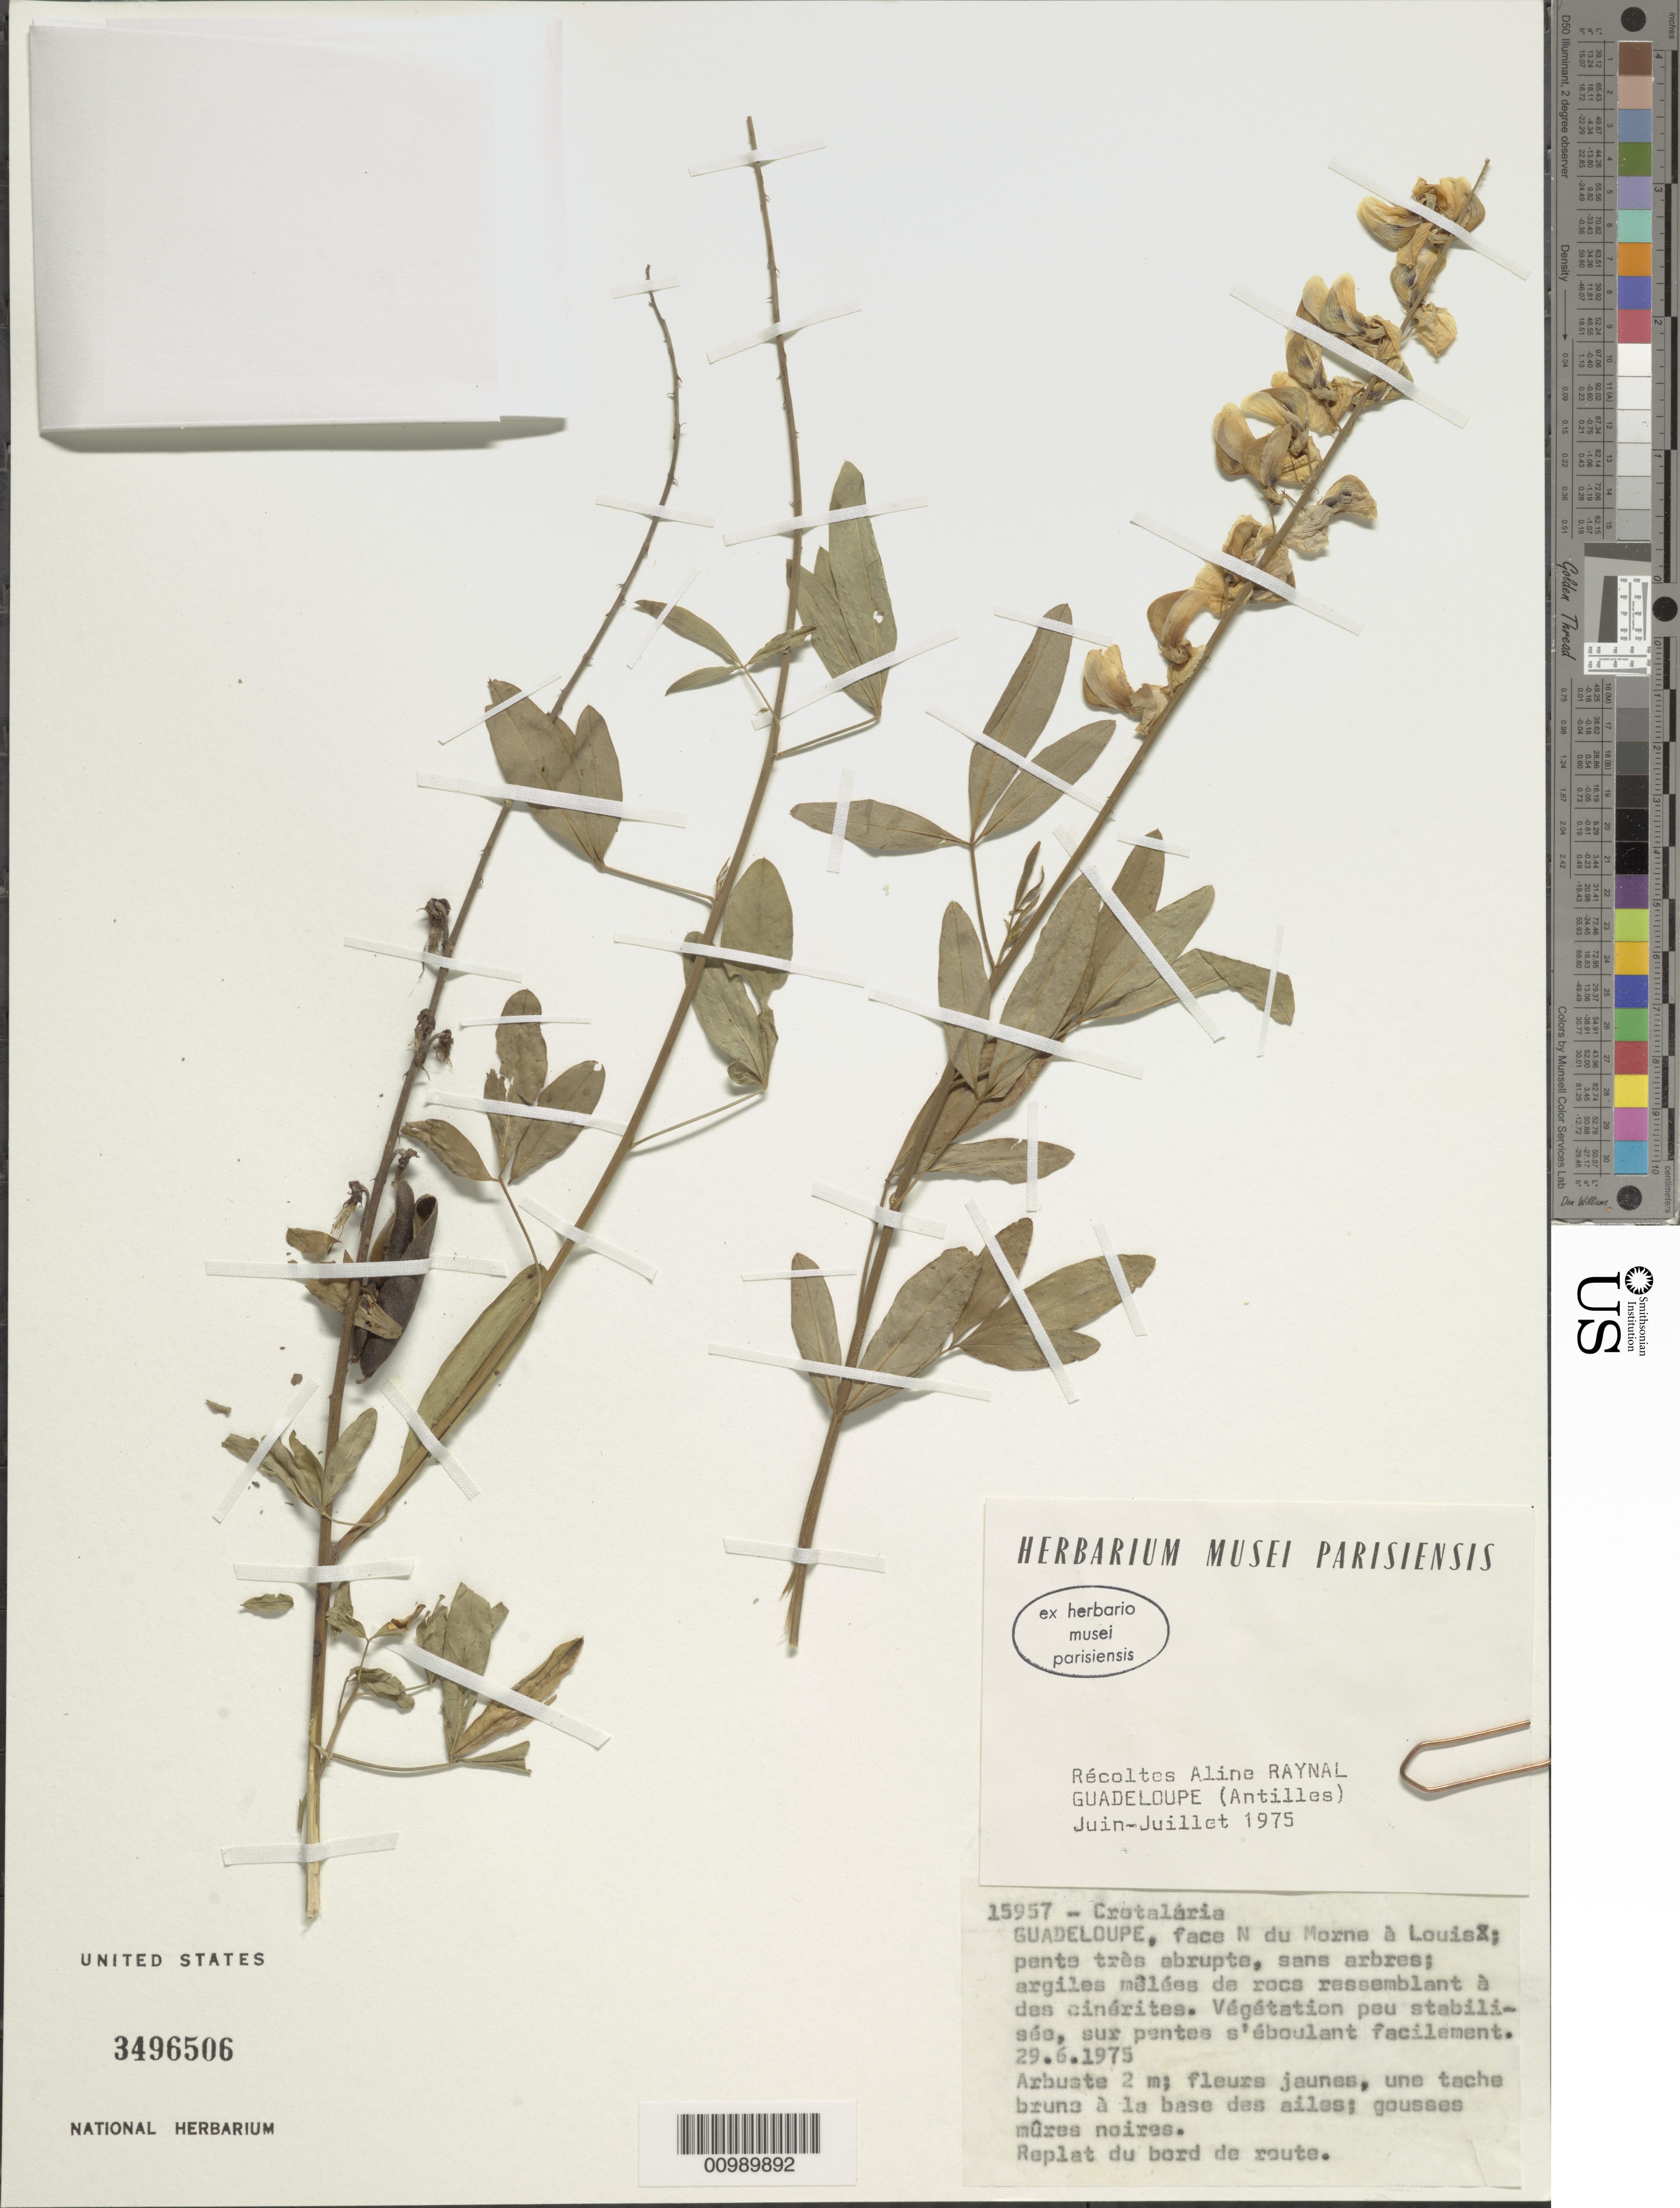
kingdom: Plantae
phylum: Tracheophyta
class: Magnoliopsida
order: Fabales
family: Fabaceae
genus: Crotalaria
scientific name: Crotalaria sp.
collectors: A. M. Raynal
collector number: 15957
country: Guadeloupe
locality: N du Morne a Llouis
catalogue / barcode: US 3496506